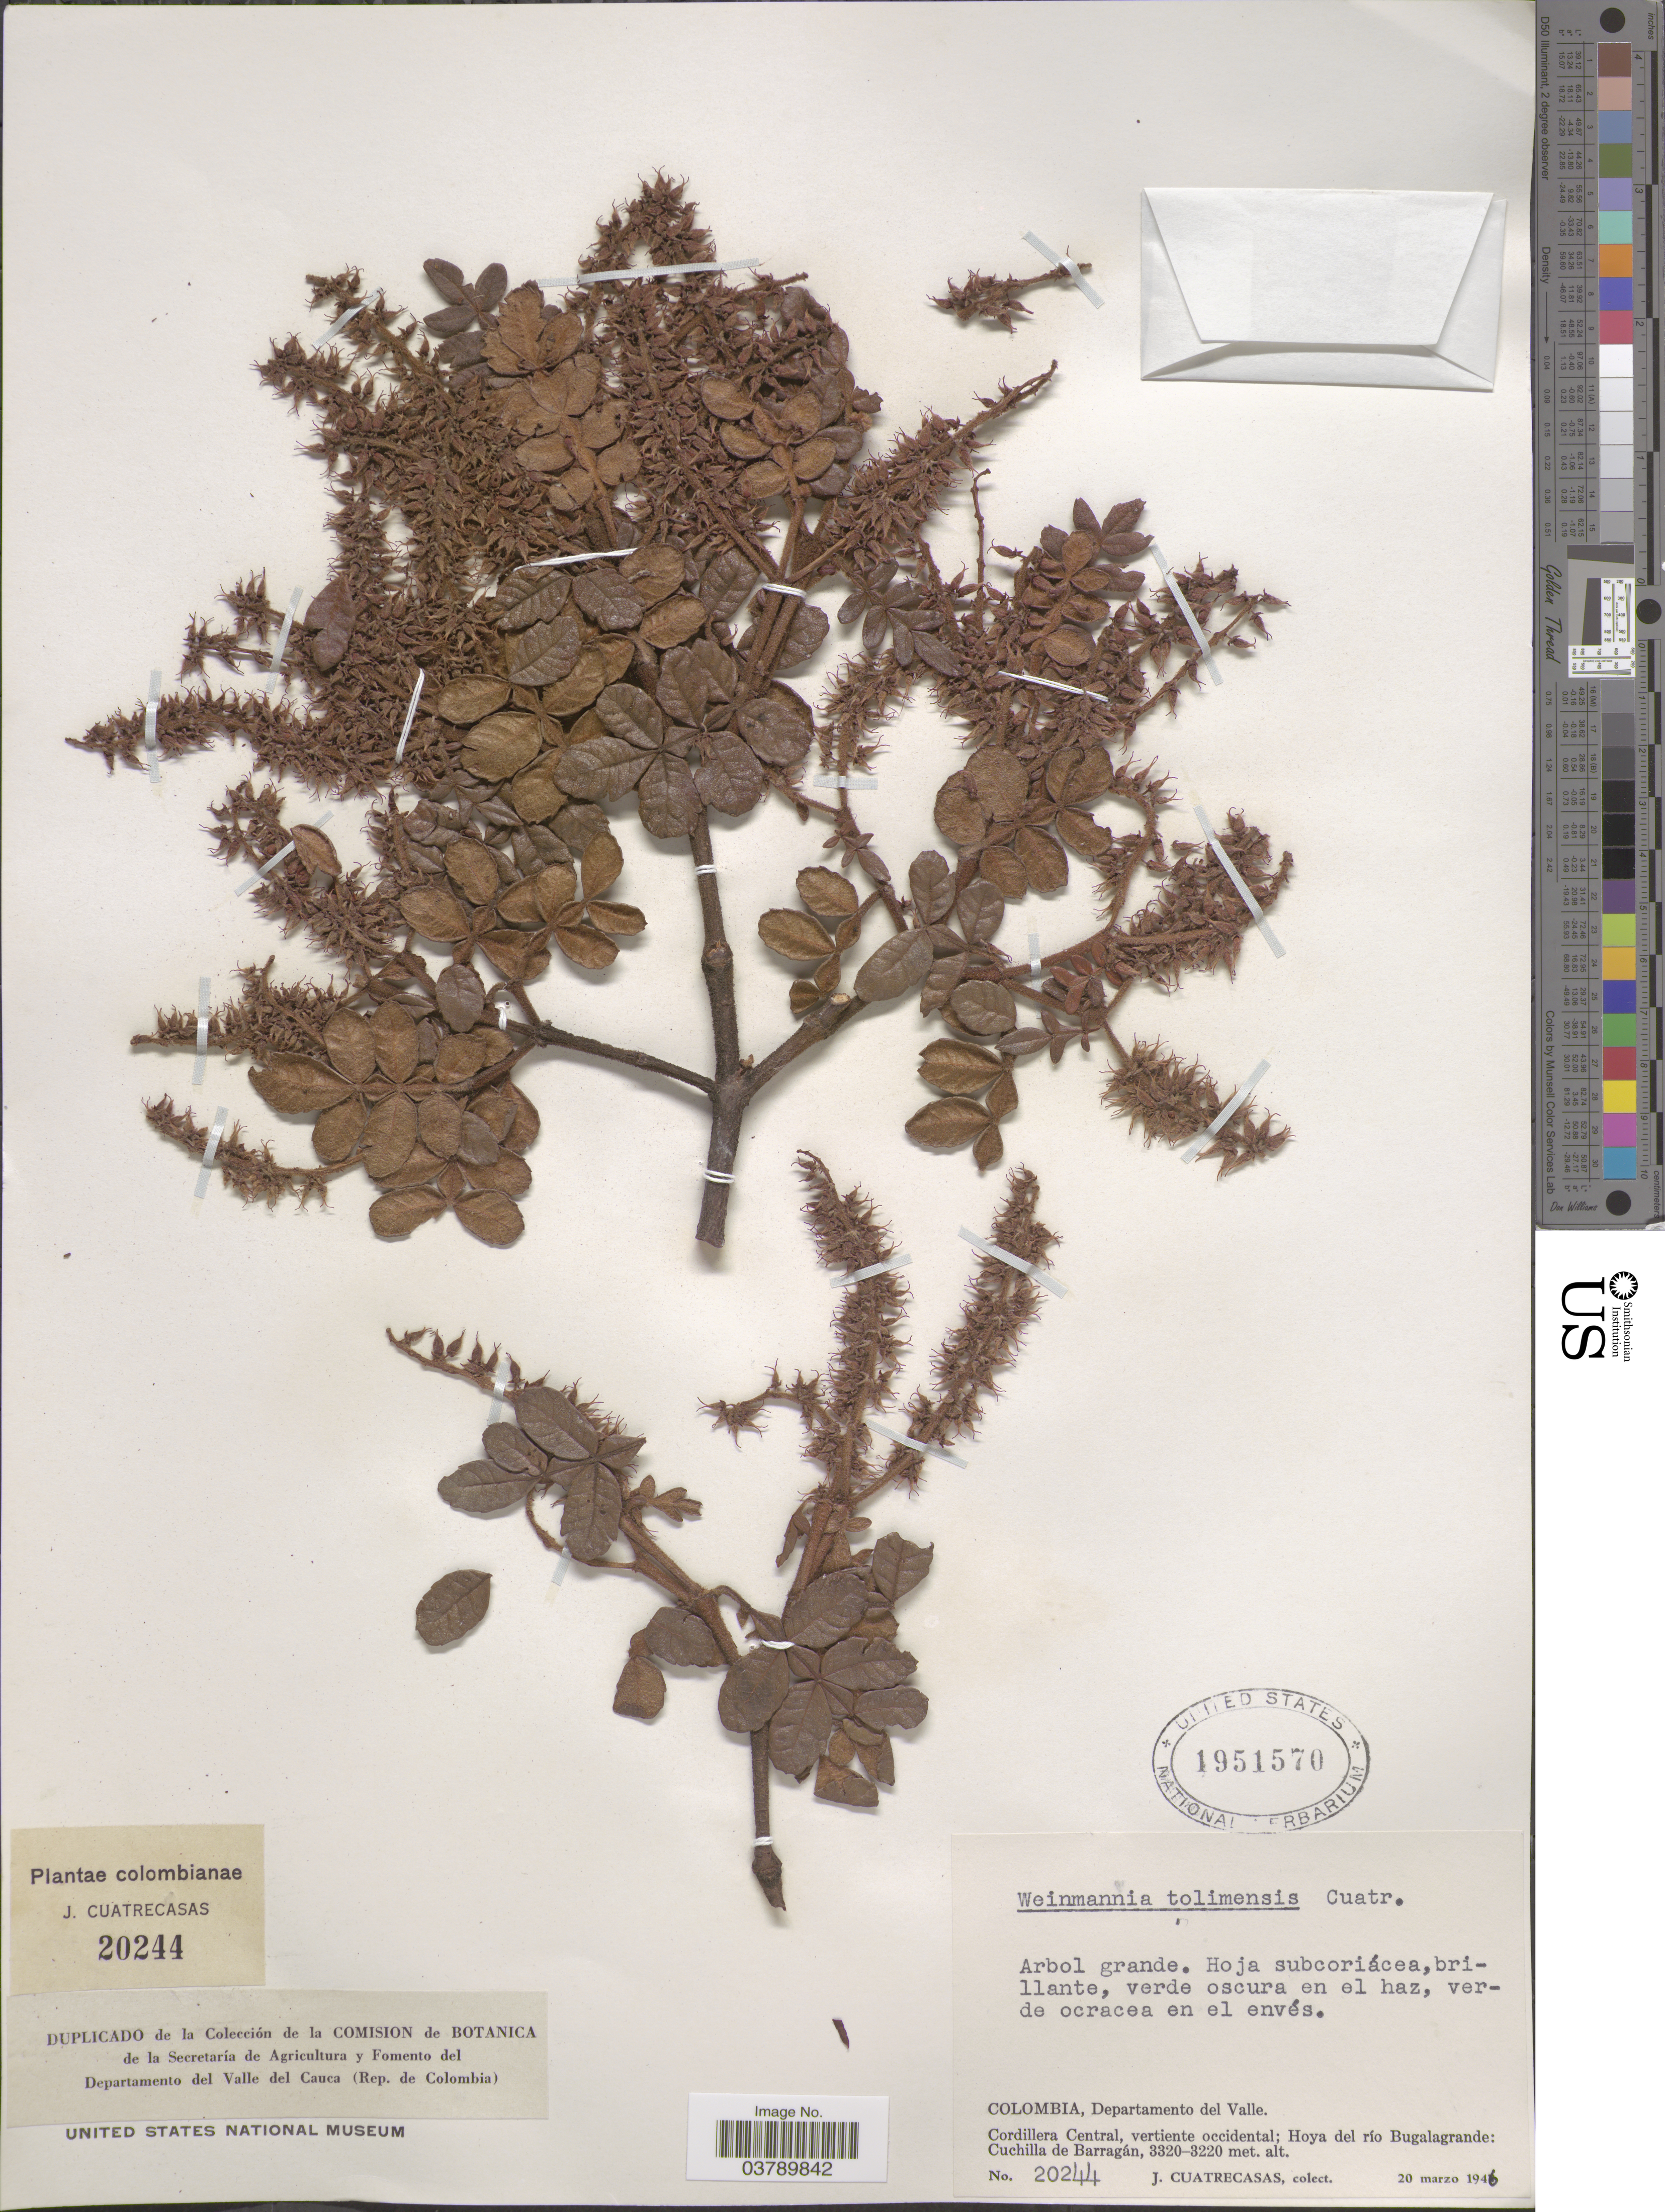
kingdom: Plantae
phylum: Tracheophyta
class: Magnoliopsida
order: Oxalidales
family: Cunoniaceae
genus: Weinmannia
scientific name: Weinmannia tolimensis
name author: Cuatrec.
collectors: J. Cuatrecasas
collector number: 20244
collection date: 1946-03-20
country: Colombia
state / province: Valle del Cauca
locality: Departamento del Valle. Cordillera Central, vertiente occidental; Hoya del río Bugalagrande: Cuchilla de Barragán.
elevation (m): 3220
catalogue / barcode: US 1951570